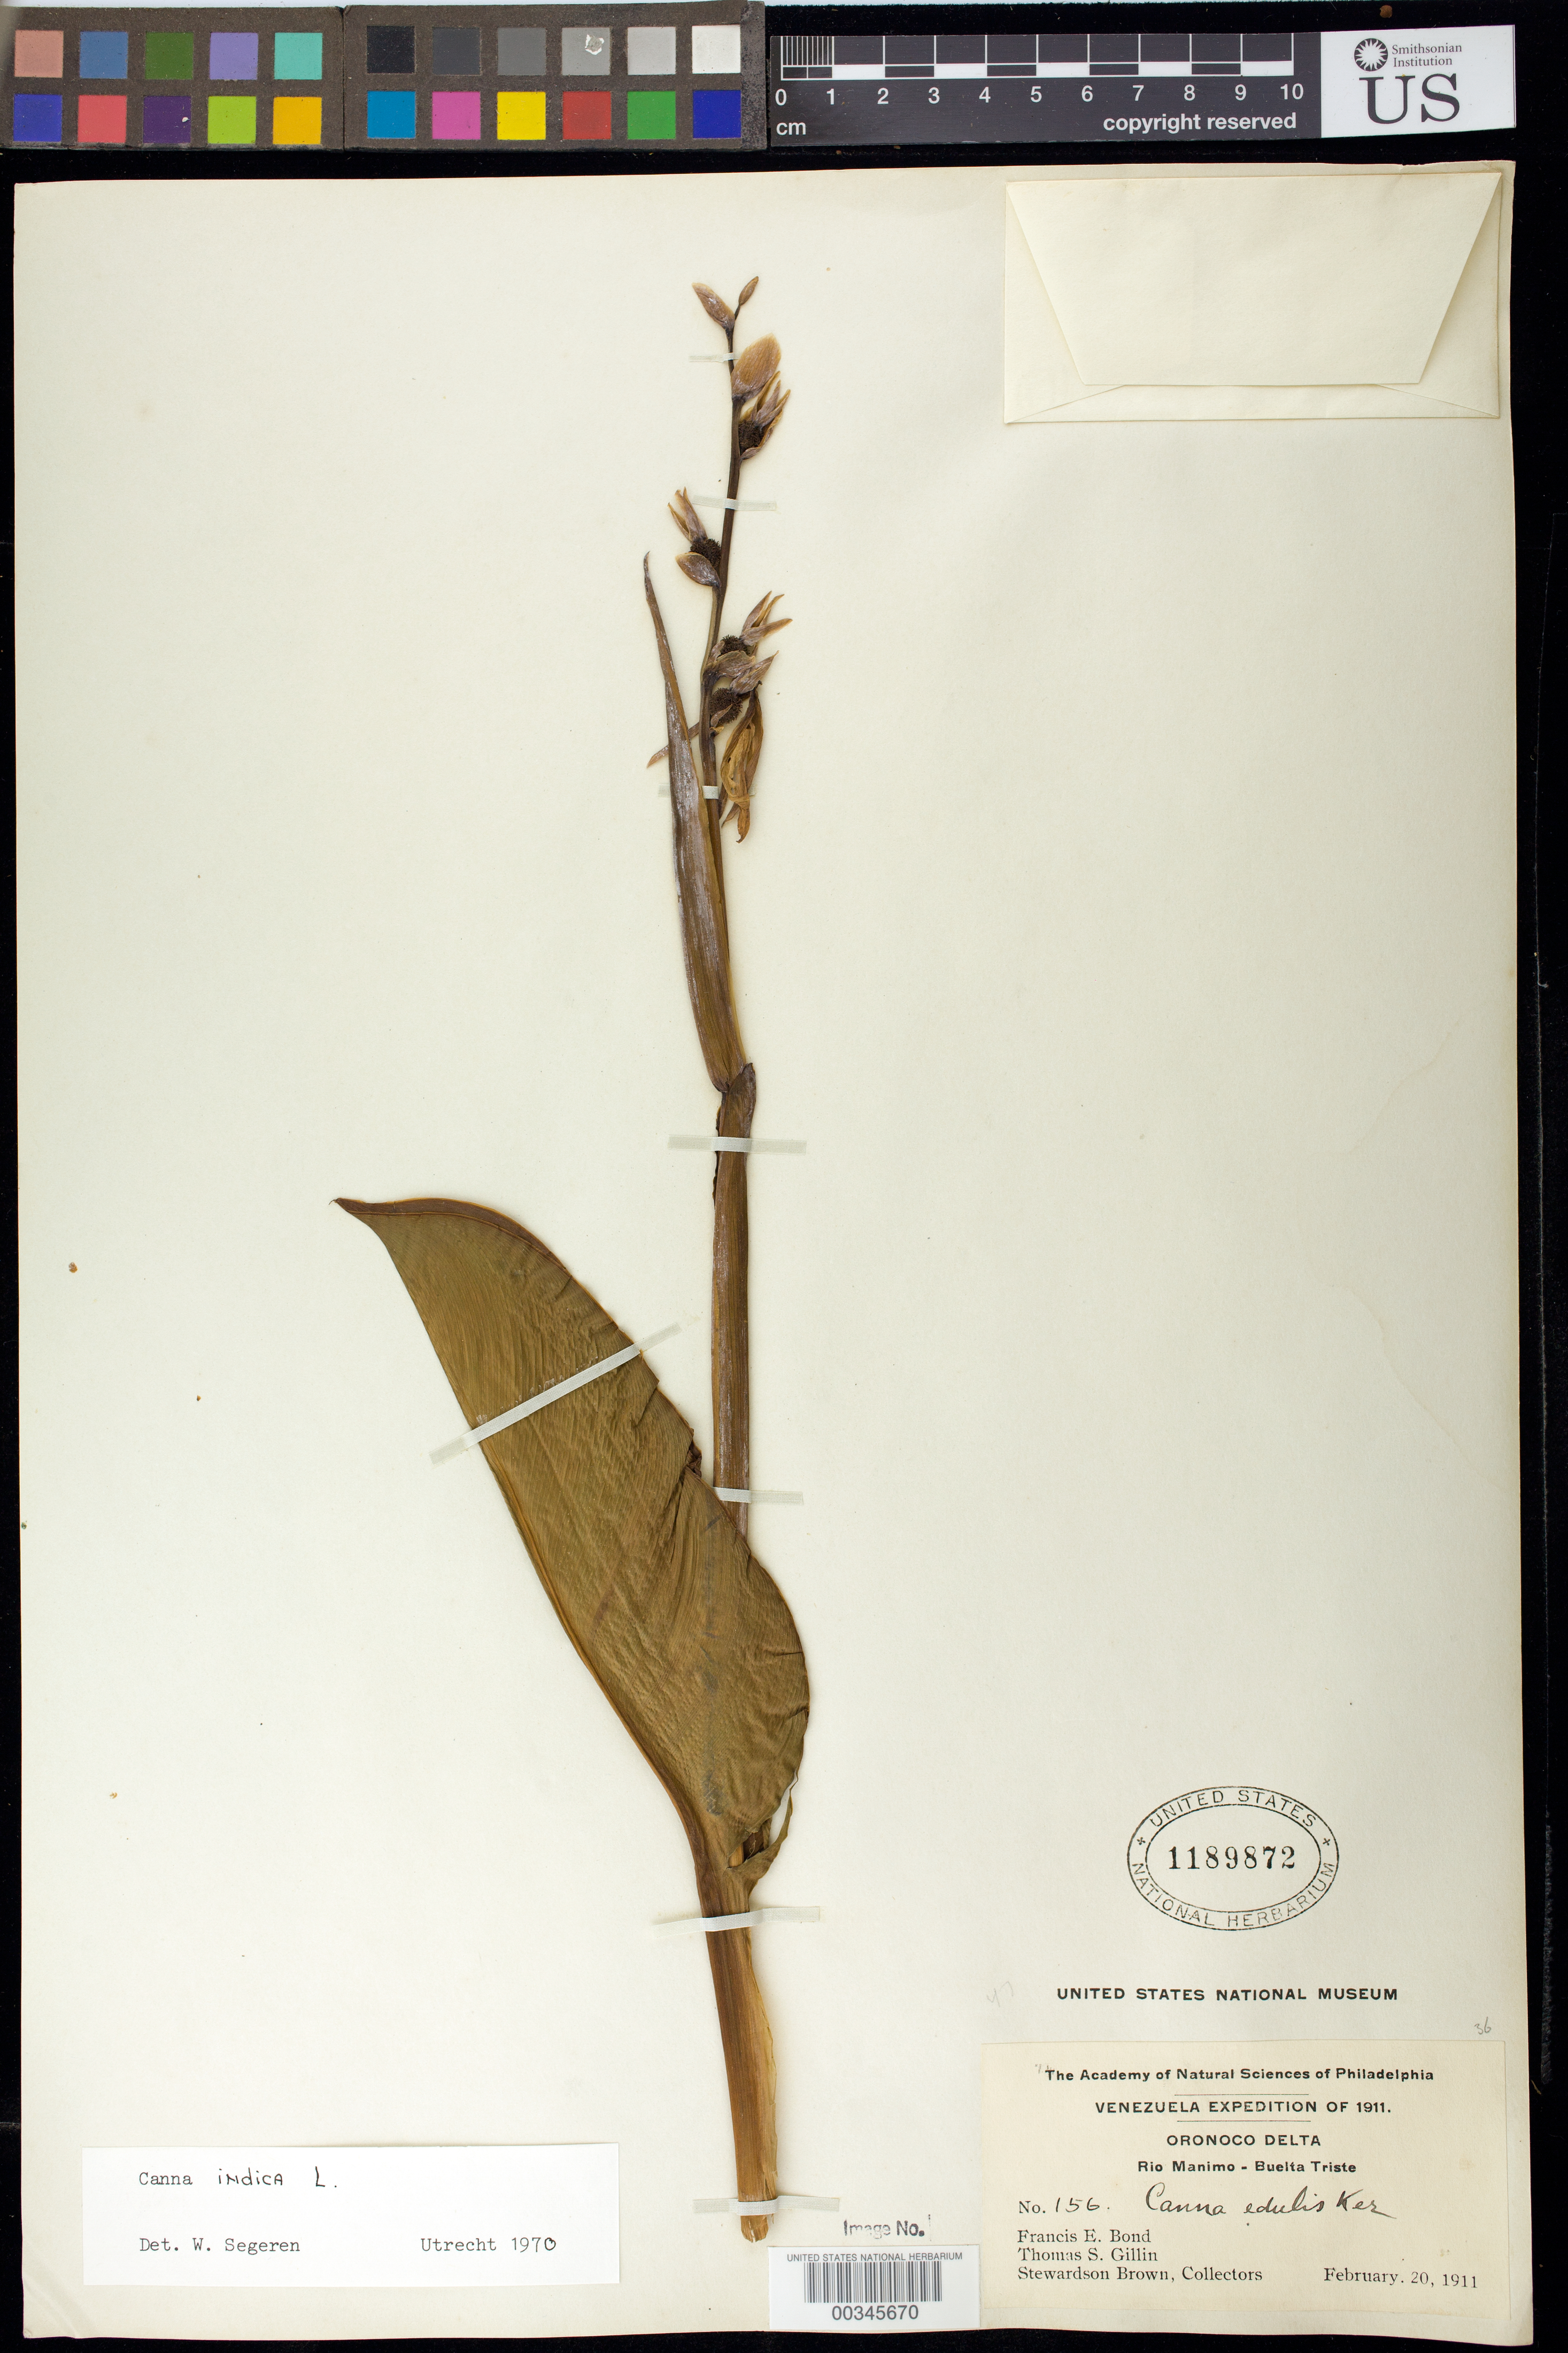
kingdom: Plantae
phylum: Tracheophyta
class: Liliopsida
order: Zingiberales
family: Cannaceae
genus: Canna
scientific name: Canna indica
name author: L.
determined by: Segeren, W.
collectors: F. Bond, T. Gillin & S. Brown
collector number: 156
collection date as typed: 20 February 1911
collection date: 1911-02-20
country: Venezuela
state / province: Delta Amacuro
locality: Orinoco Delta, along Cano Manamo near Vuelta Triste, Isla Manamito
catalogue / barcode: US 1189872